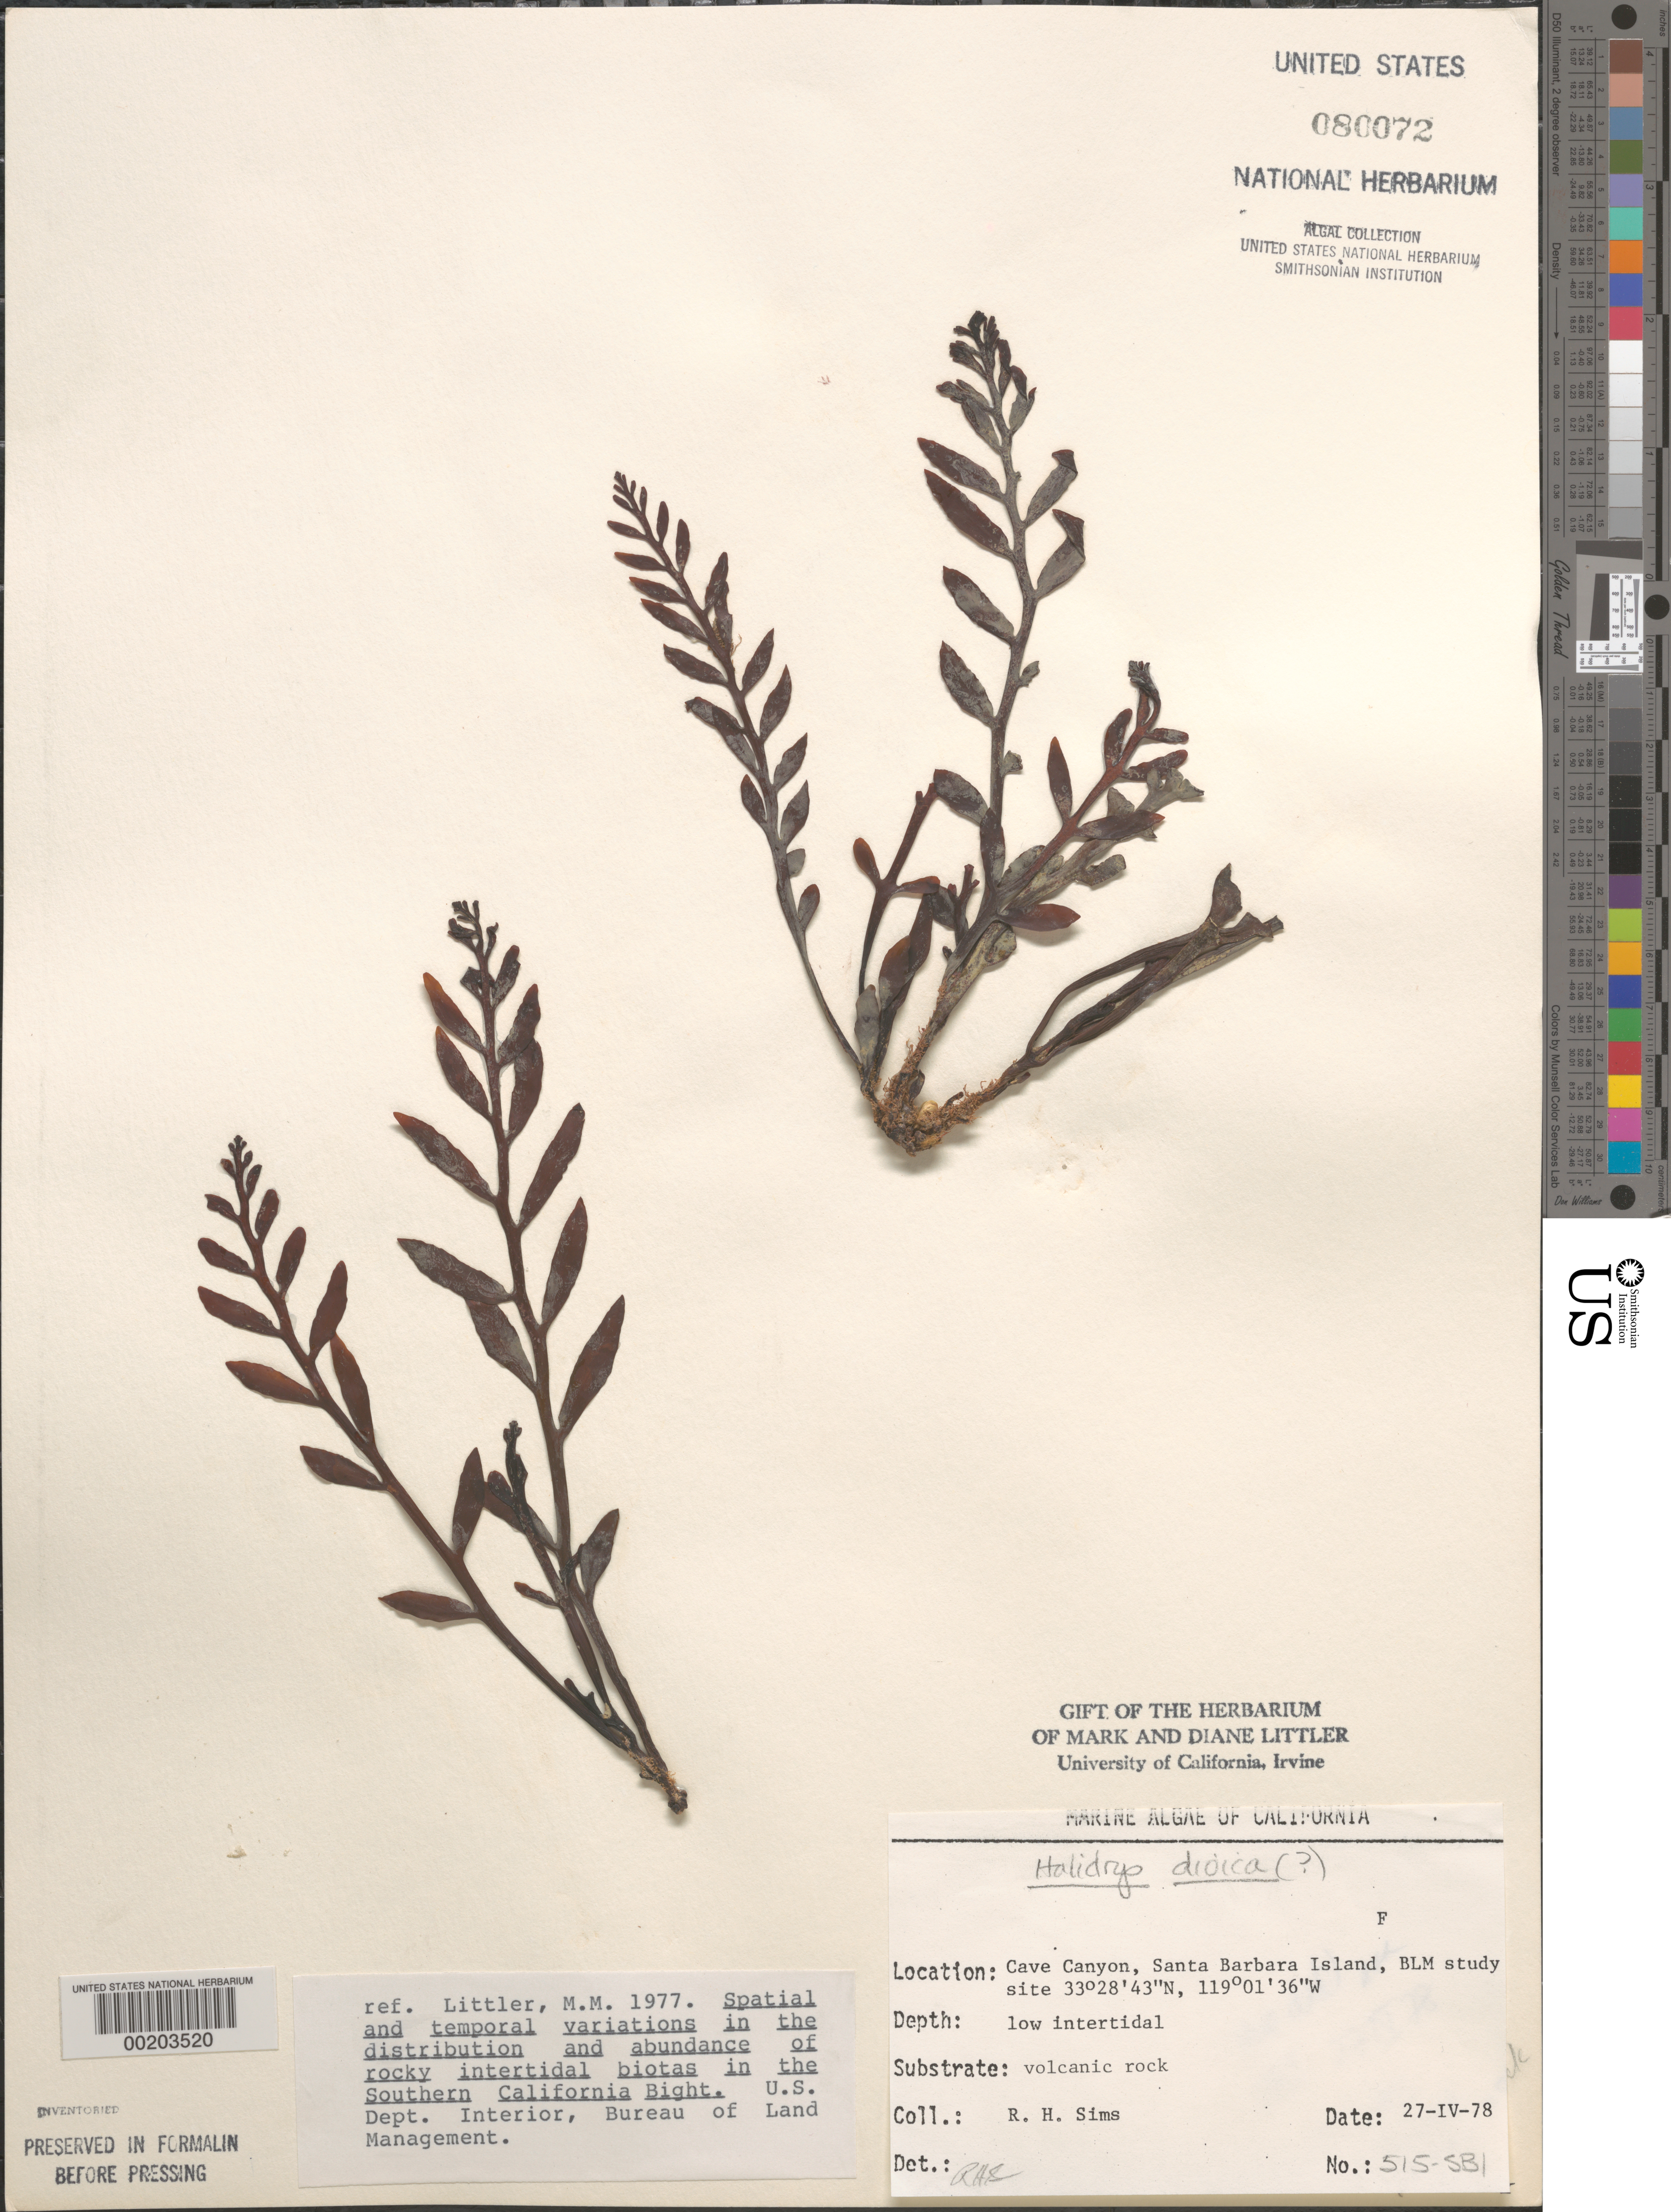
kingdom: Chromista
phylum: Ochrophyta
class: Phaeophyceae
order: Fucales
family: Sargassaceae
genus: Halidrys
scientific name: Halidrys dioica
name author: N.L. Gardner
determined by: Sims, Robert H.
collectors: R. H. Sims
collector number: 515-SBI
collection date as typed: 27 Apr 1978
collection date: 1978-04-27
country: United States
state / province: California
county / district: Santa Barbara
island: Santa Barbara Island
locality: Cave Canyon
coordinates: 33 28' 43" N, 119 01' 36" W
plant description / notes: BLM-SOCALBIGHT Rocky Intertidal Survey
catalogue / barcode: US 80072